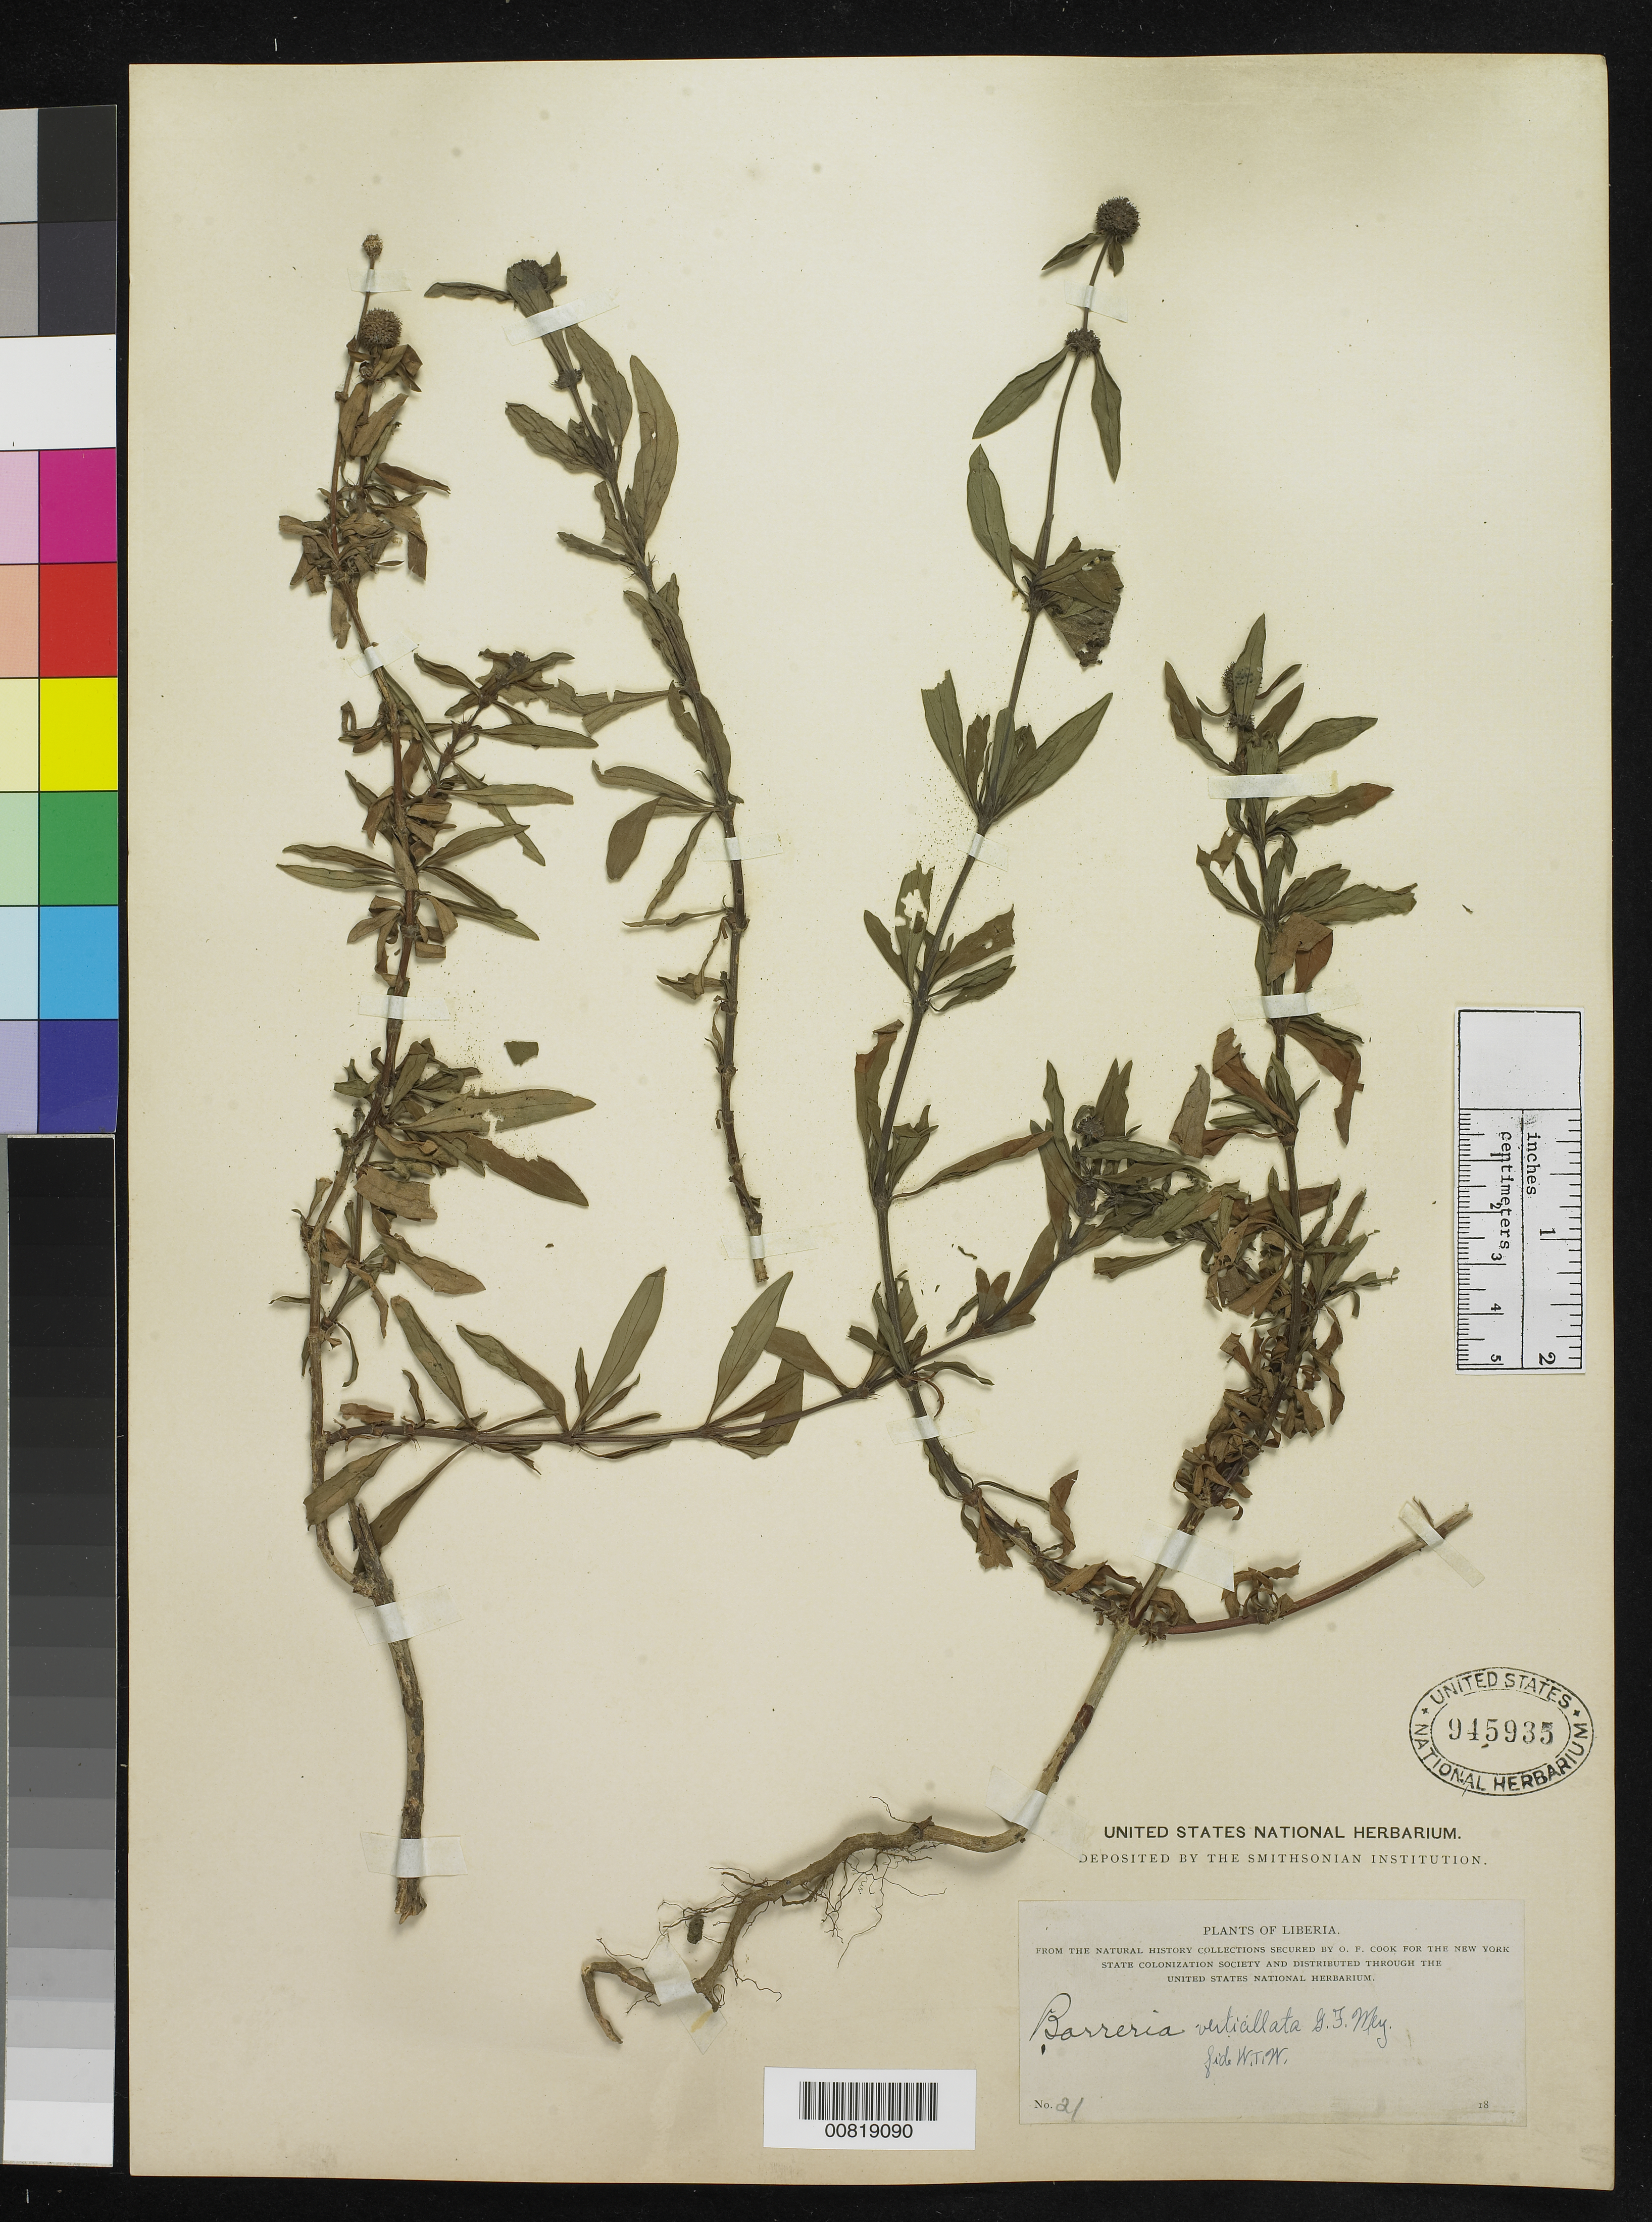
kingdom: Plantae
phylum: Tracheophyta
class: Magnoliopsida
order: Gentianales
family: Rubiaceae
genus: Borreria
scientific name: Borreria verticellata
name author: L.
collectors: O. F. Cook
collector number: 21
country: Liberia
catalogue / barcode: US 945935